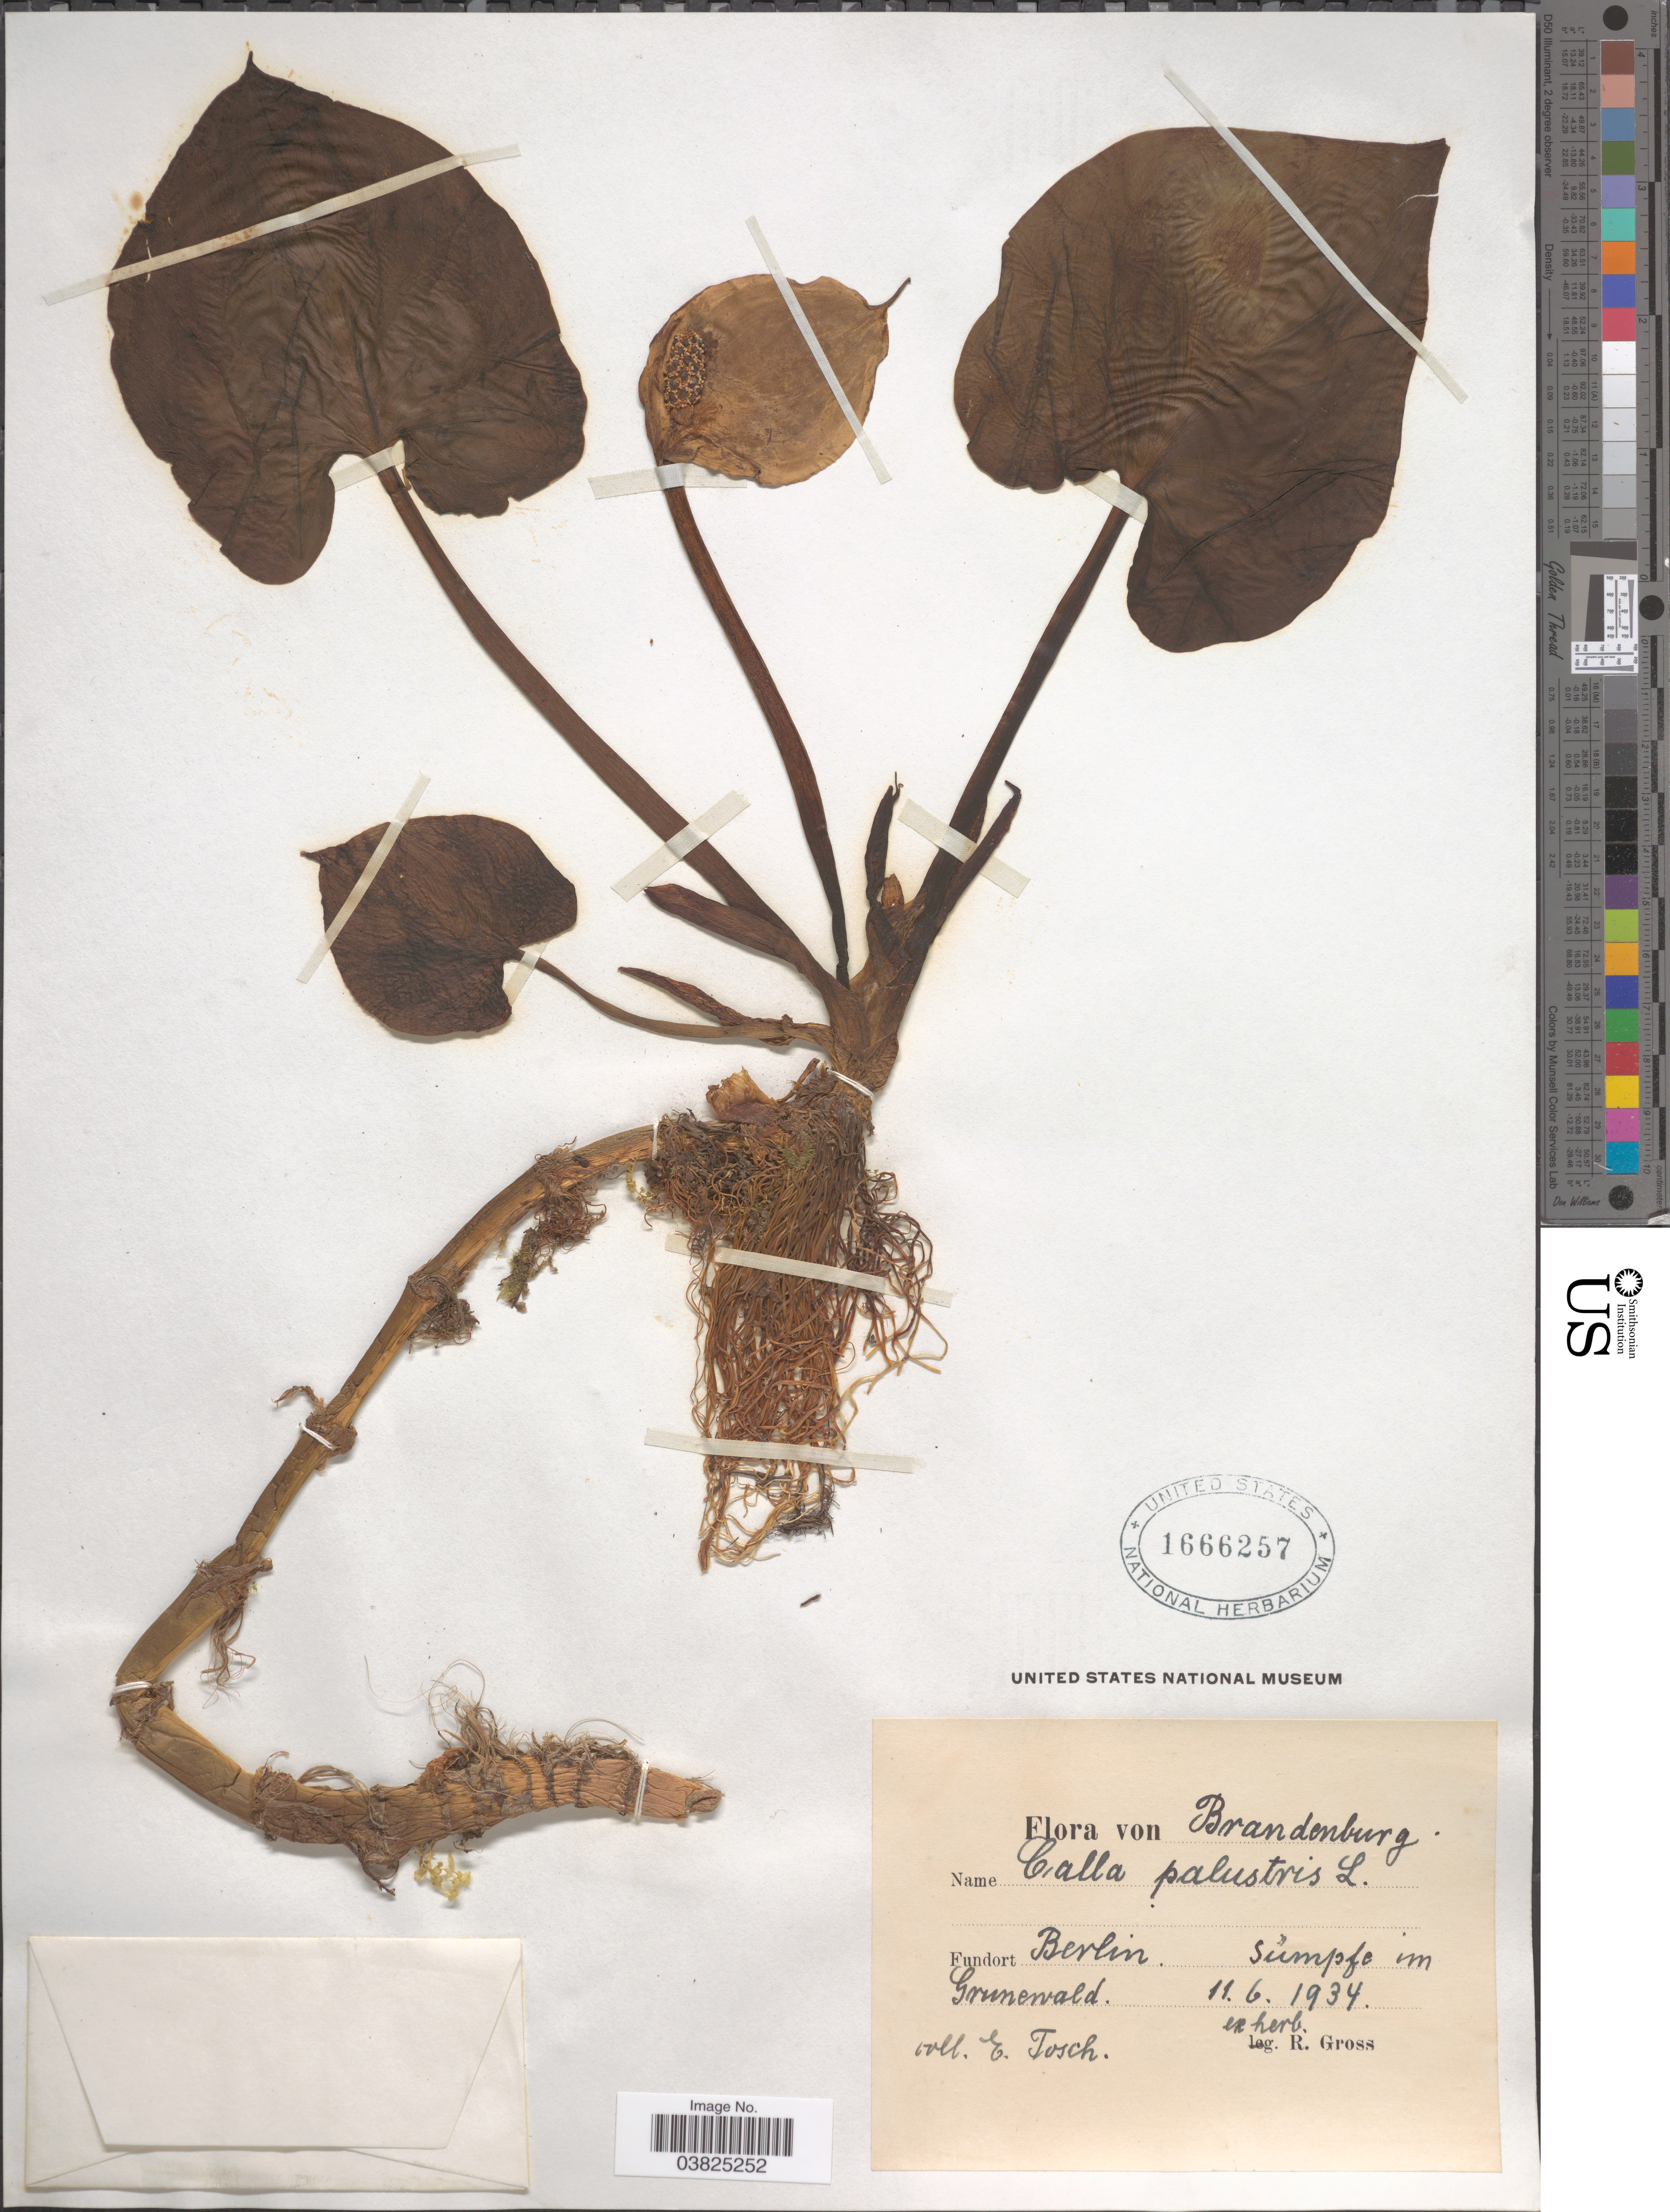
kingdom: Plantae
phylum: Tracheophyta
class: Liliopsida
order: Alismatales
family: Araceae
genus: Calla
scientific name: Calla palustris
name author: L.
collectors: E. Tosch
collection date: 1934-06-11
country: Germany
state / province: Berlin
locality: Brandenburg. Sümpfe im Grunewald.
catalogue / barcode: US 1666257